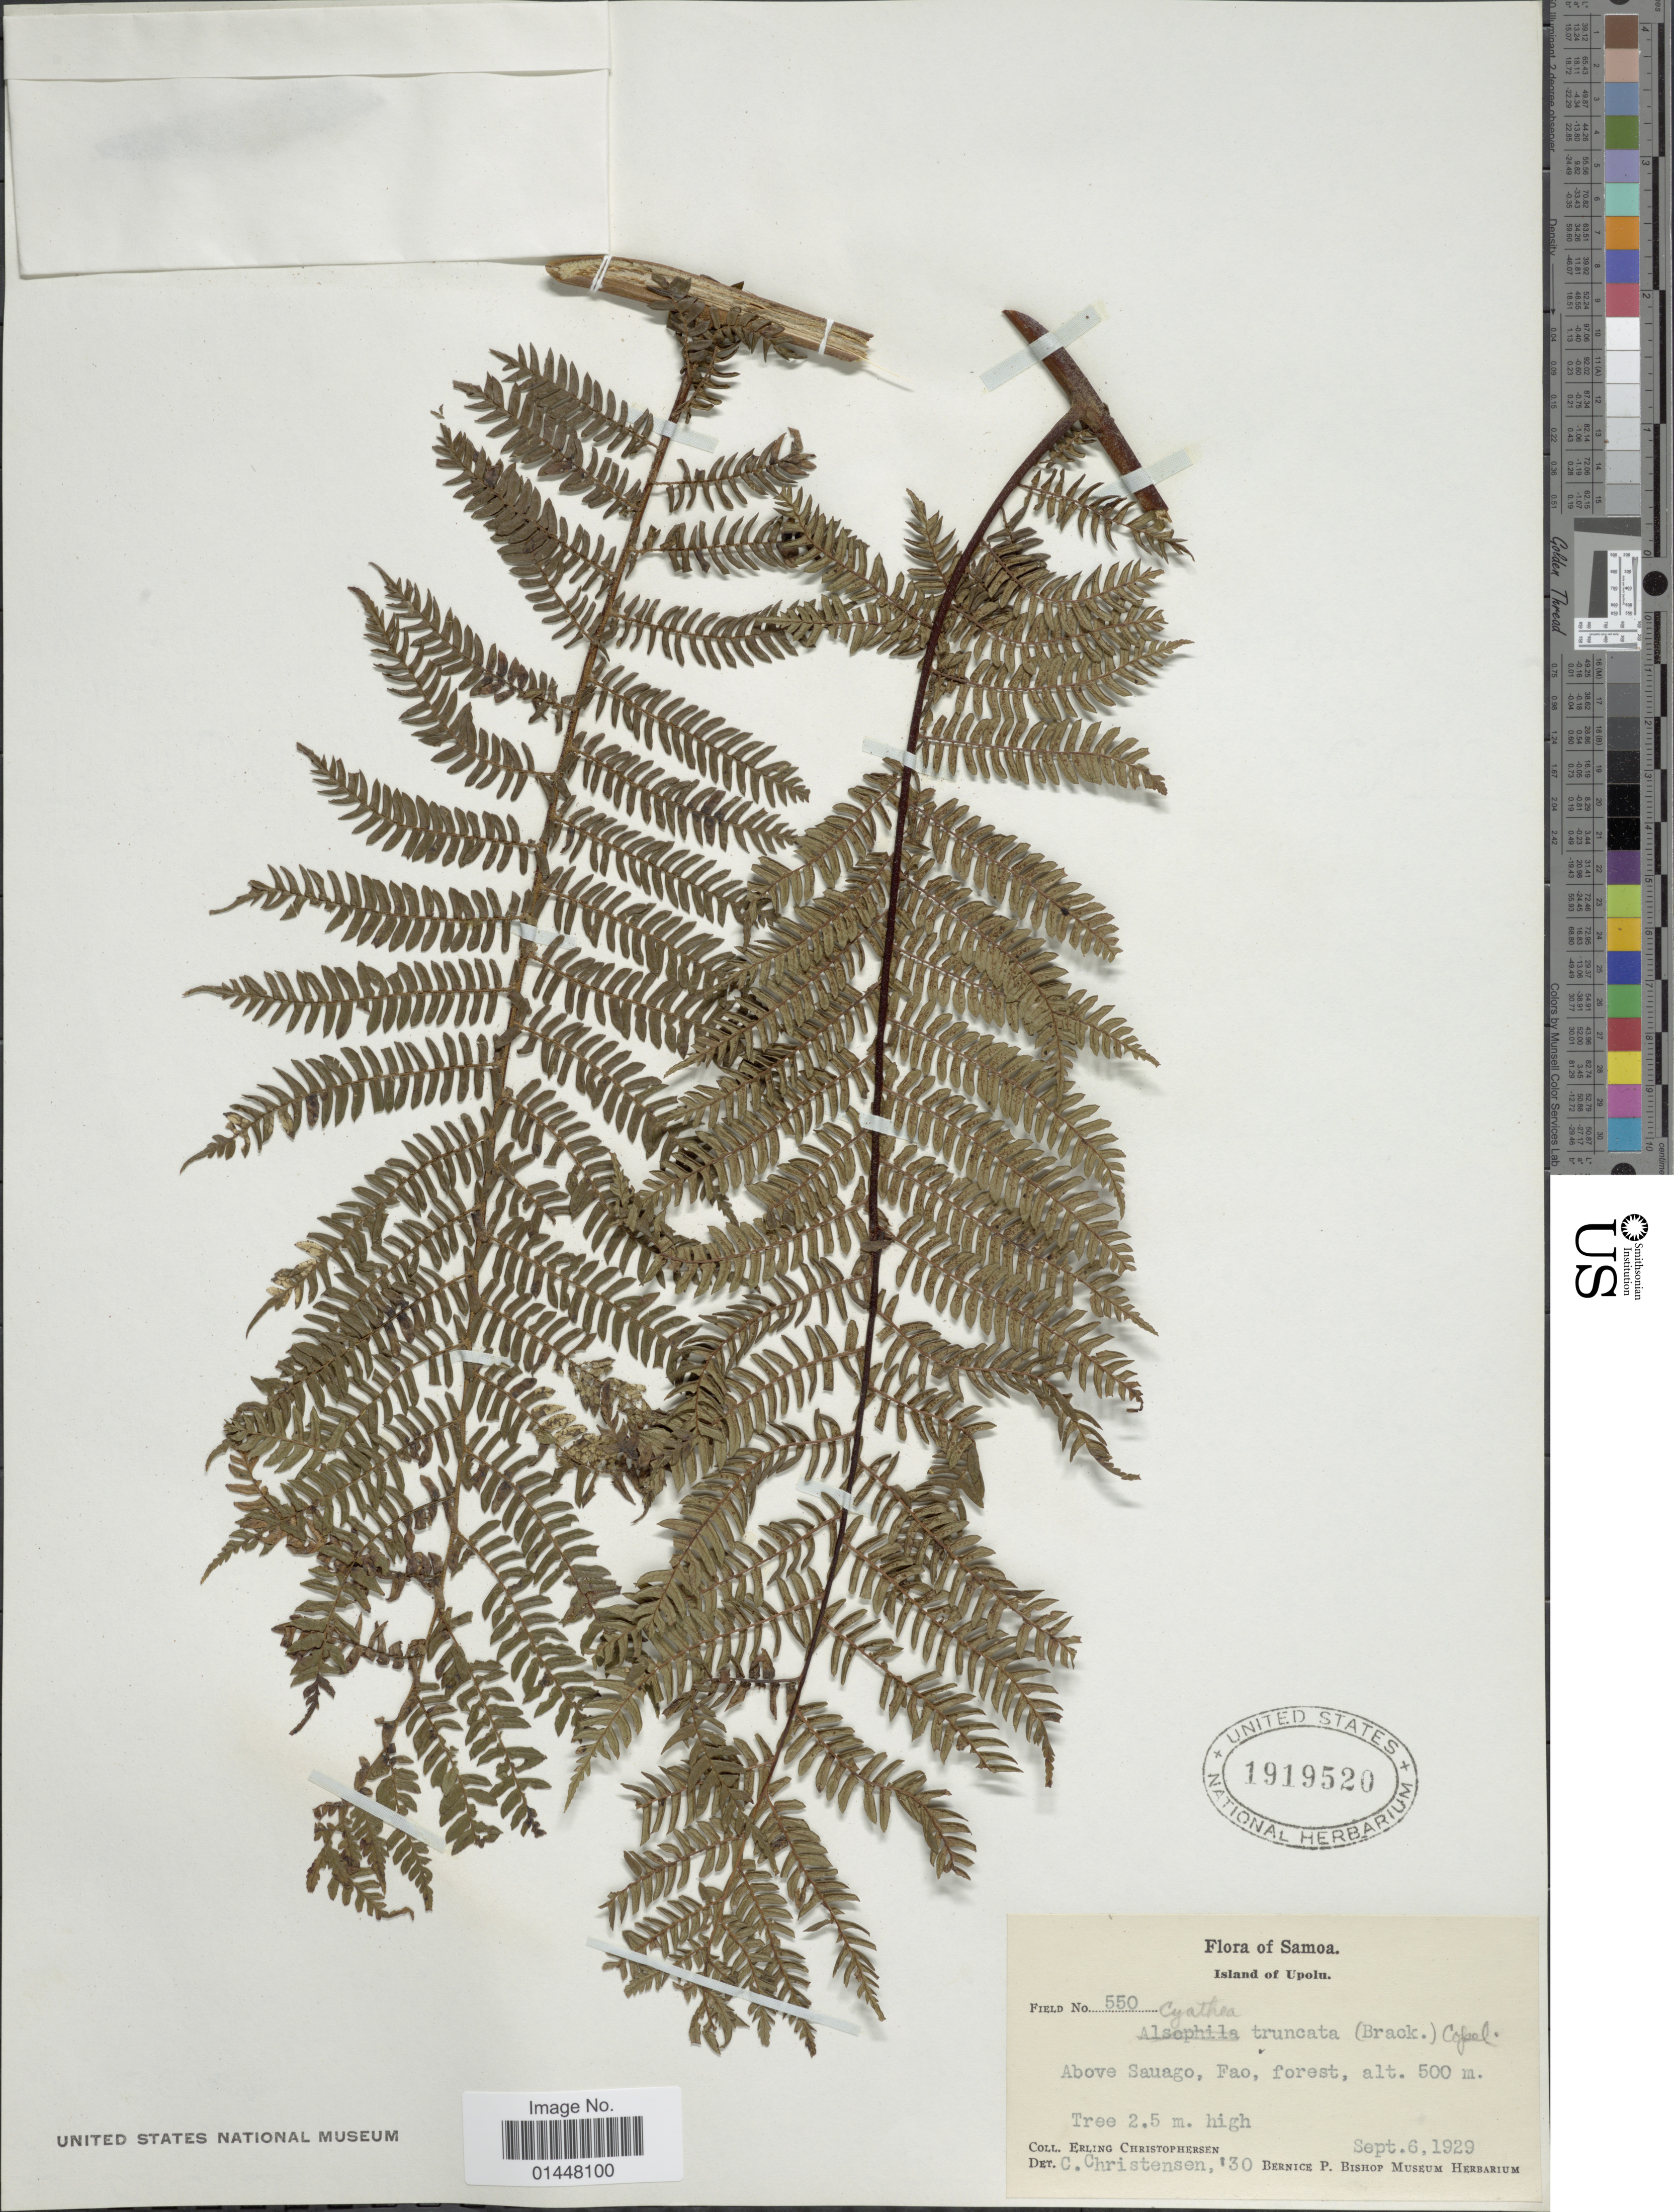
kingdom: Plantae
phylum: Tracheophyta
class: Polypodiopsida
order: Cyatheales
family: Cyatheaceae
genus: Sphaeropteris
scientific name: Sphaeropteris truncata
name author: (Brack.) R.M. Tryon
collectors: E. Christophersen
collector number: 550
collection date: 1929-09-06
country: Samoa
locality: Upolu, above Sauago, Fao.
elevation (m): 500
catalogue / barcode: US 1919520